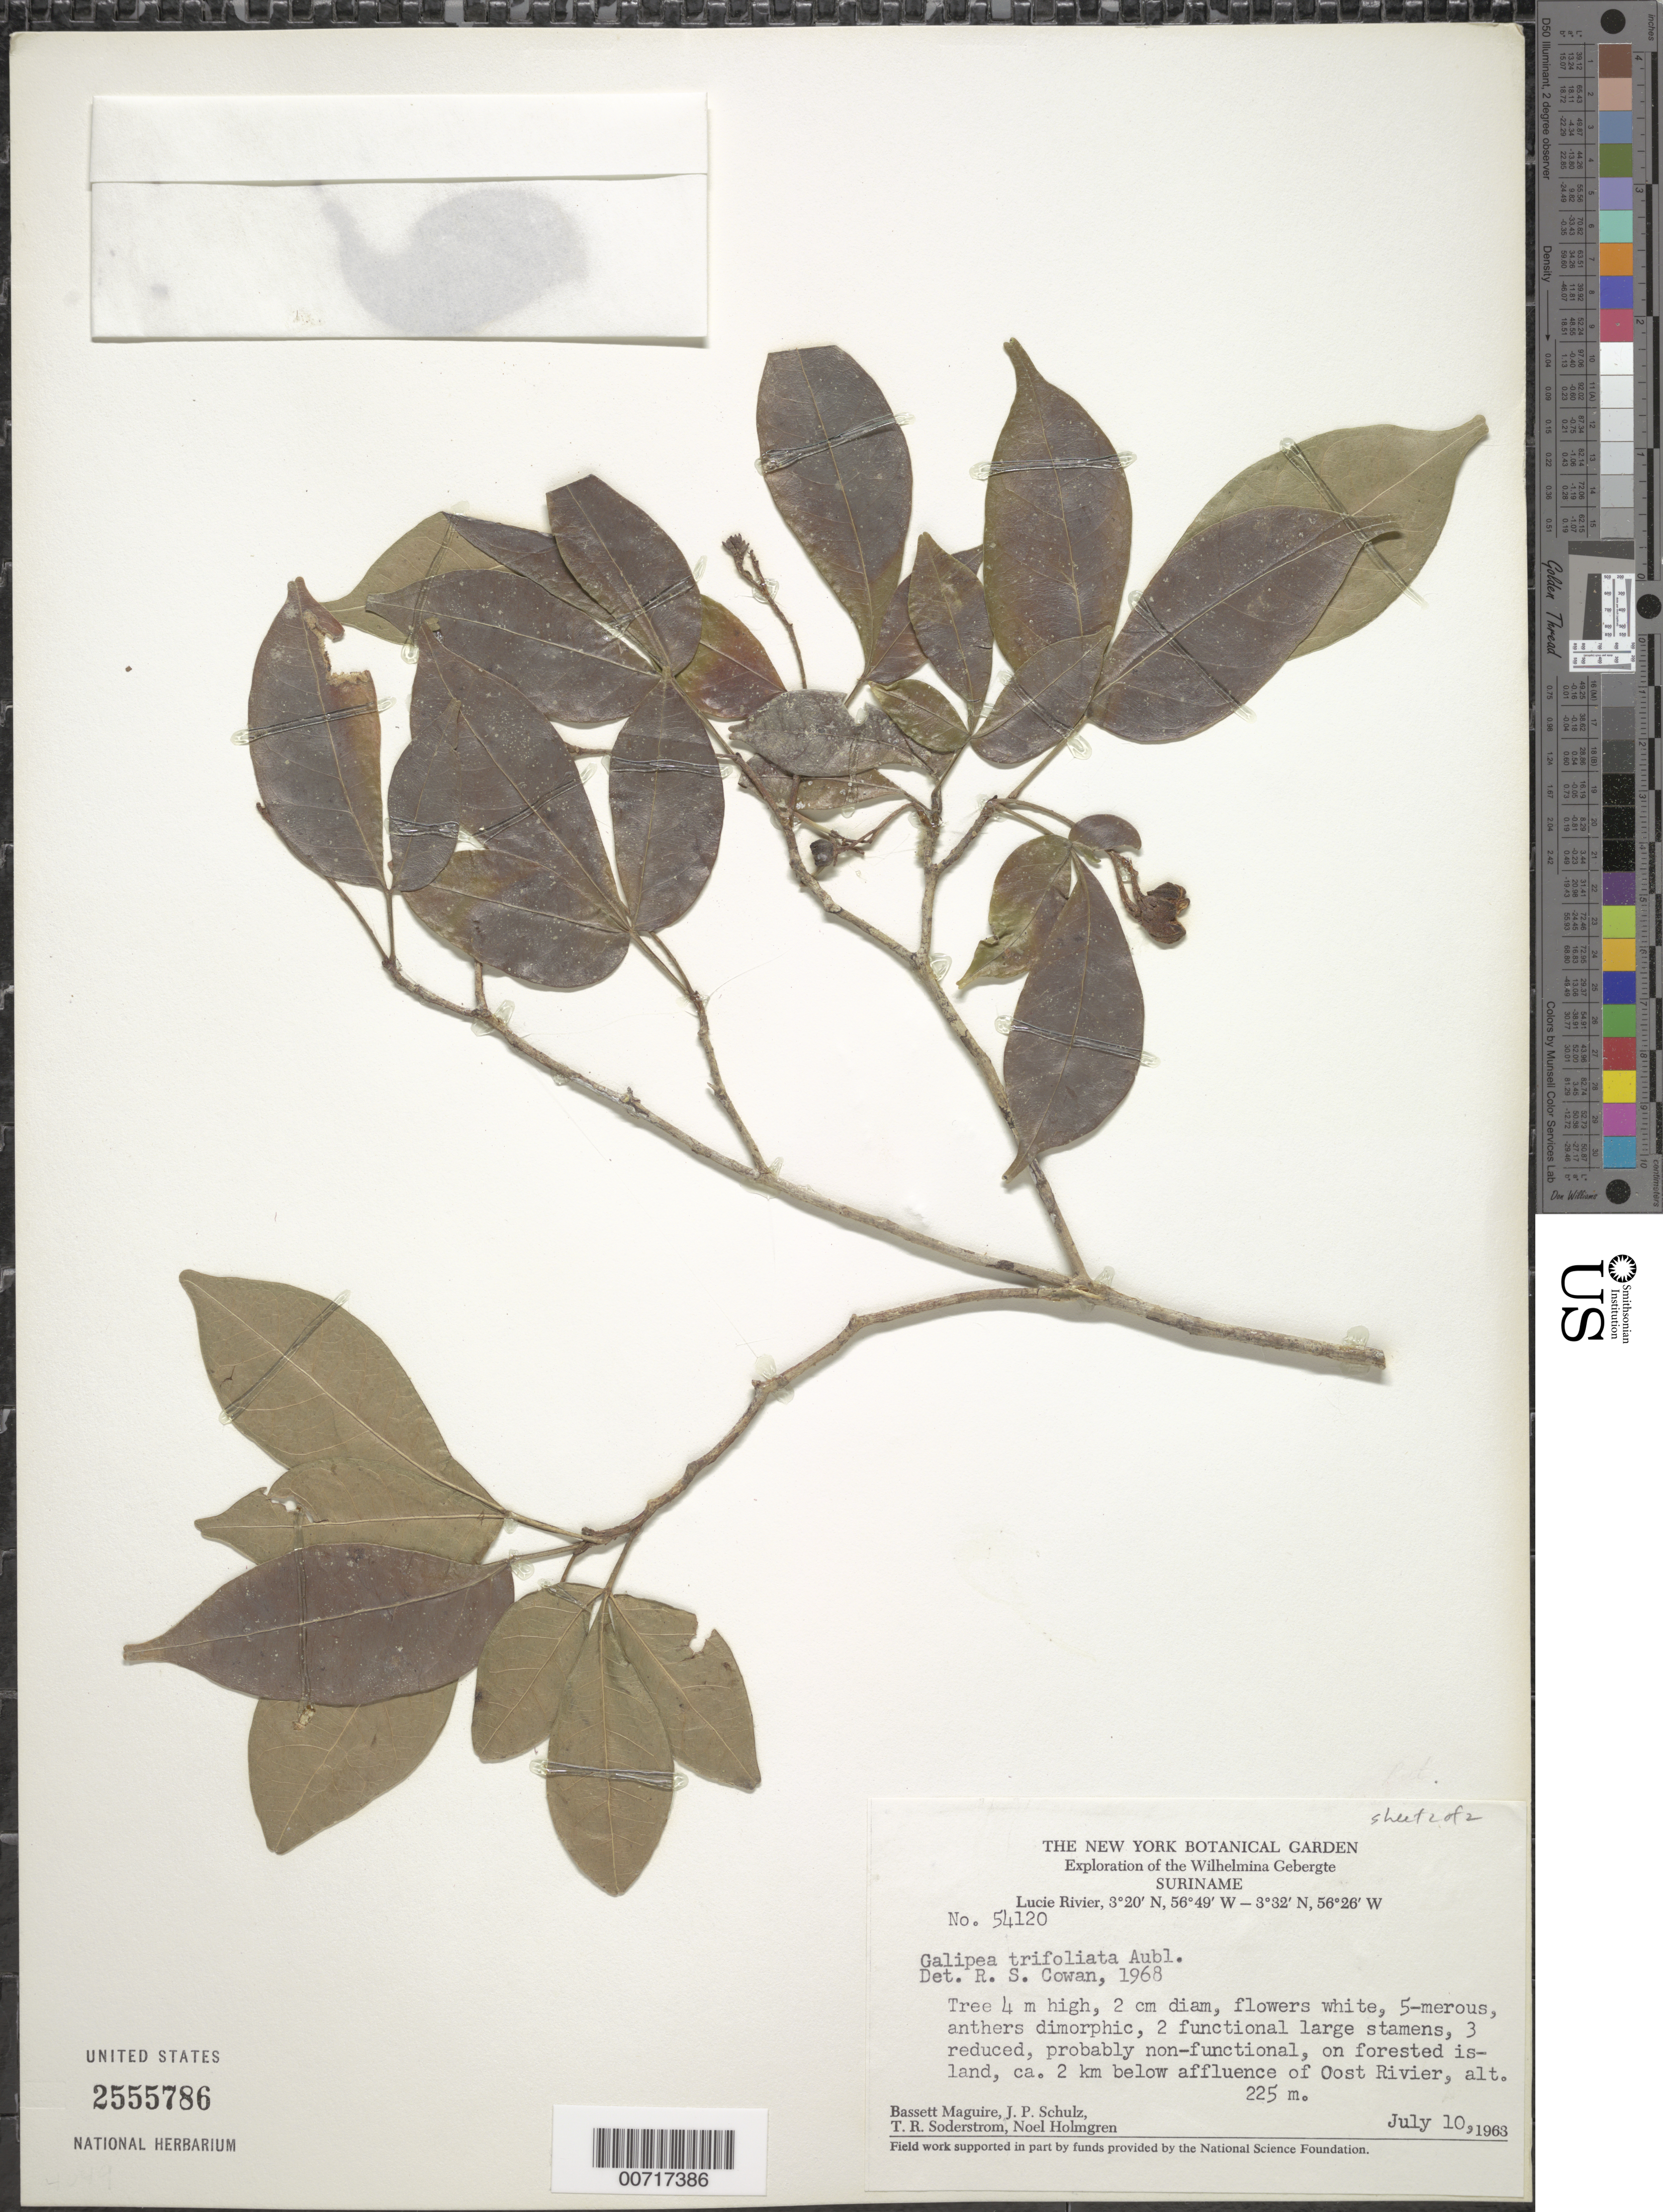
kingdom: Plantae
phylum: Tracheophyta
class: Magnoliopsida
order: Sapindales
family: Rutaceae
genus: Galipea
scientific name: Galipea trifoliata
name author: Aubl.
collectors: B. Maguire, J. P. Schulz, T. R. Soderstrom & N. H. Holmgren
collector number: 54120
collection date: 1963-07-10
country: Suriname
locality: Wilhelmina Gebergte. Lucie River. Ca. 2 km below affluence of Oost Rivier.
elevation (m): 225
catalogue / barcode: US 2555786